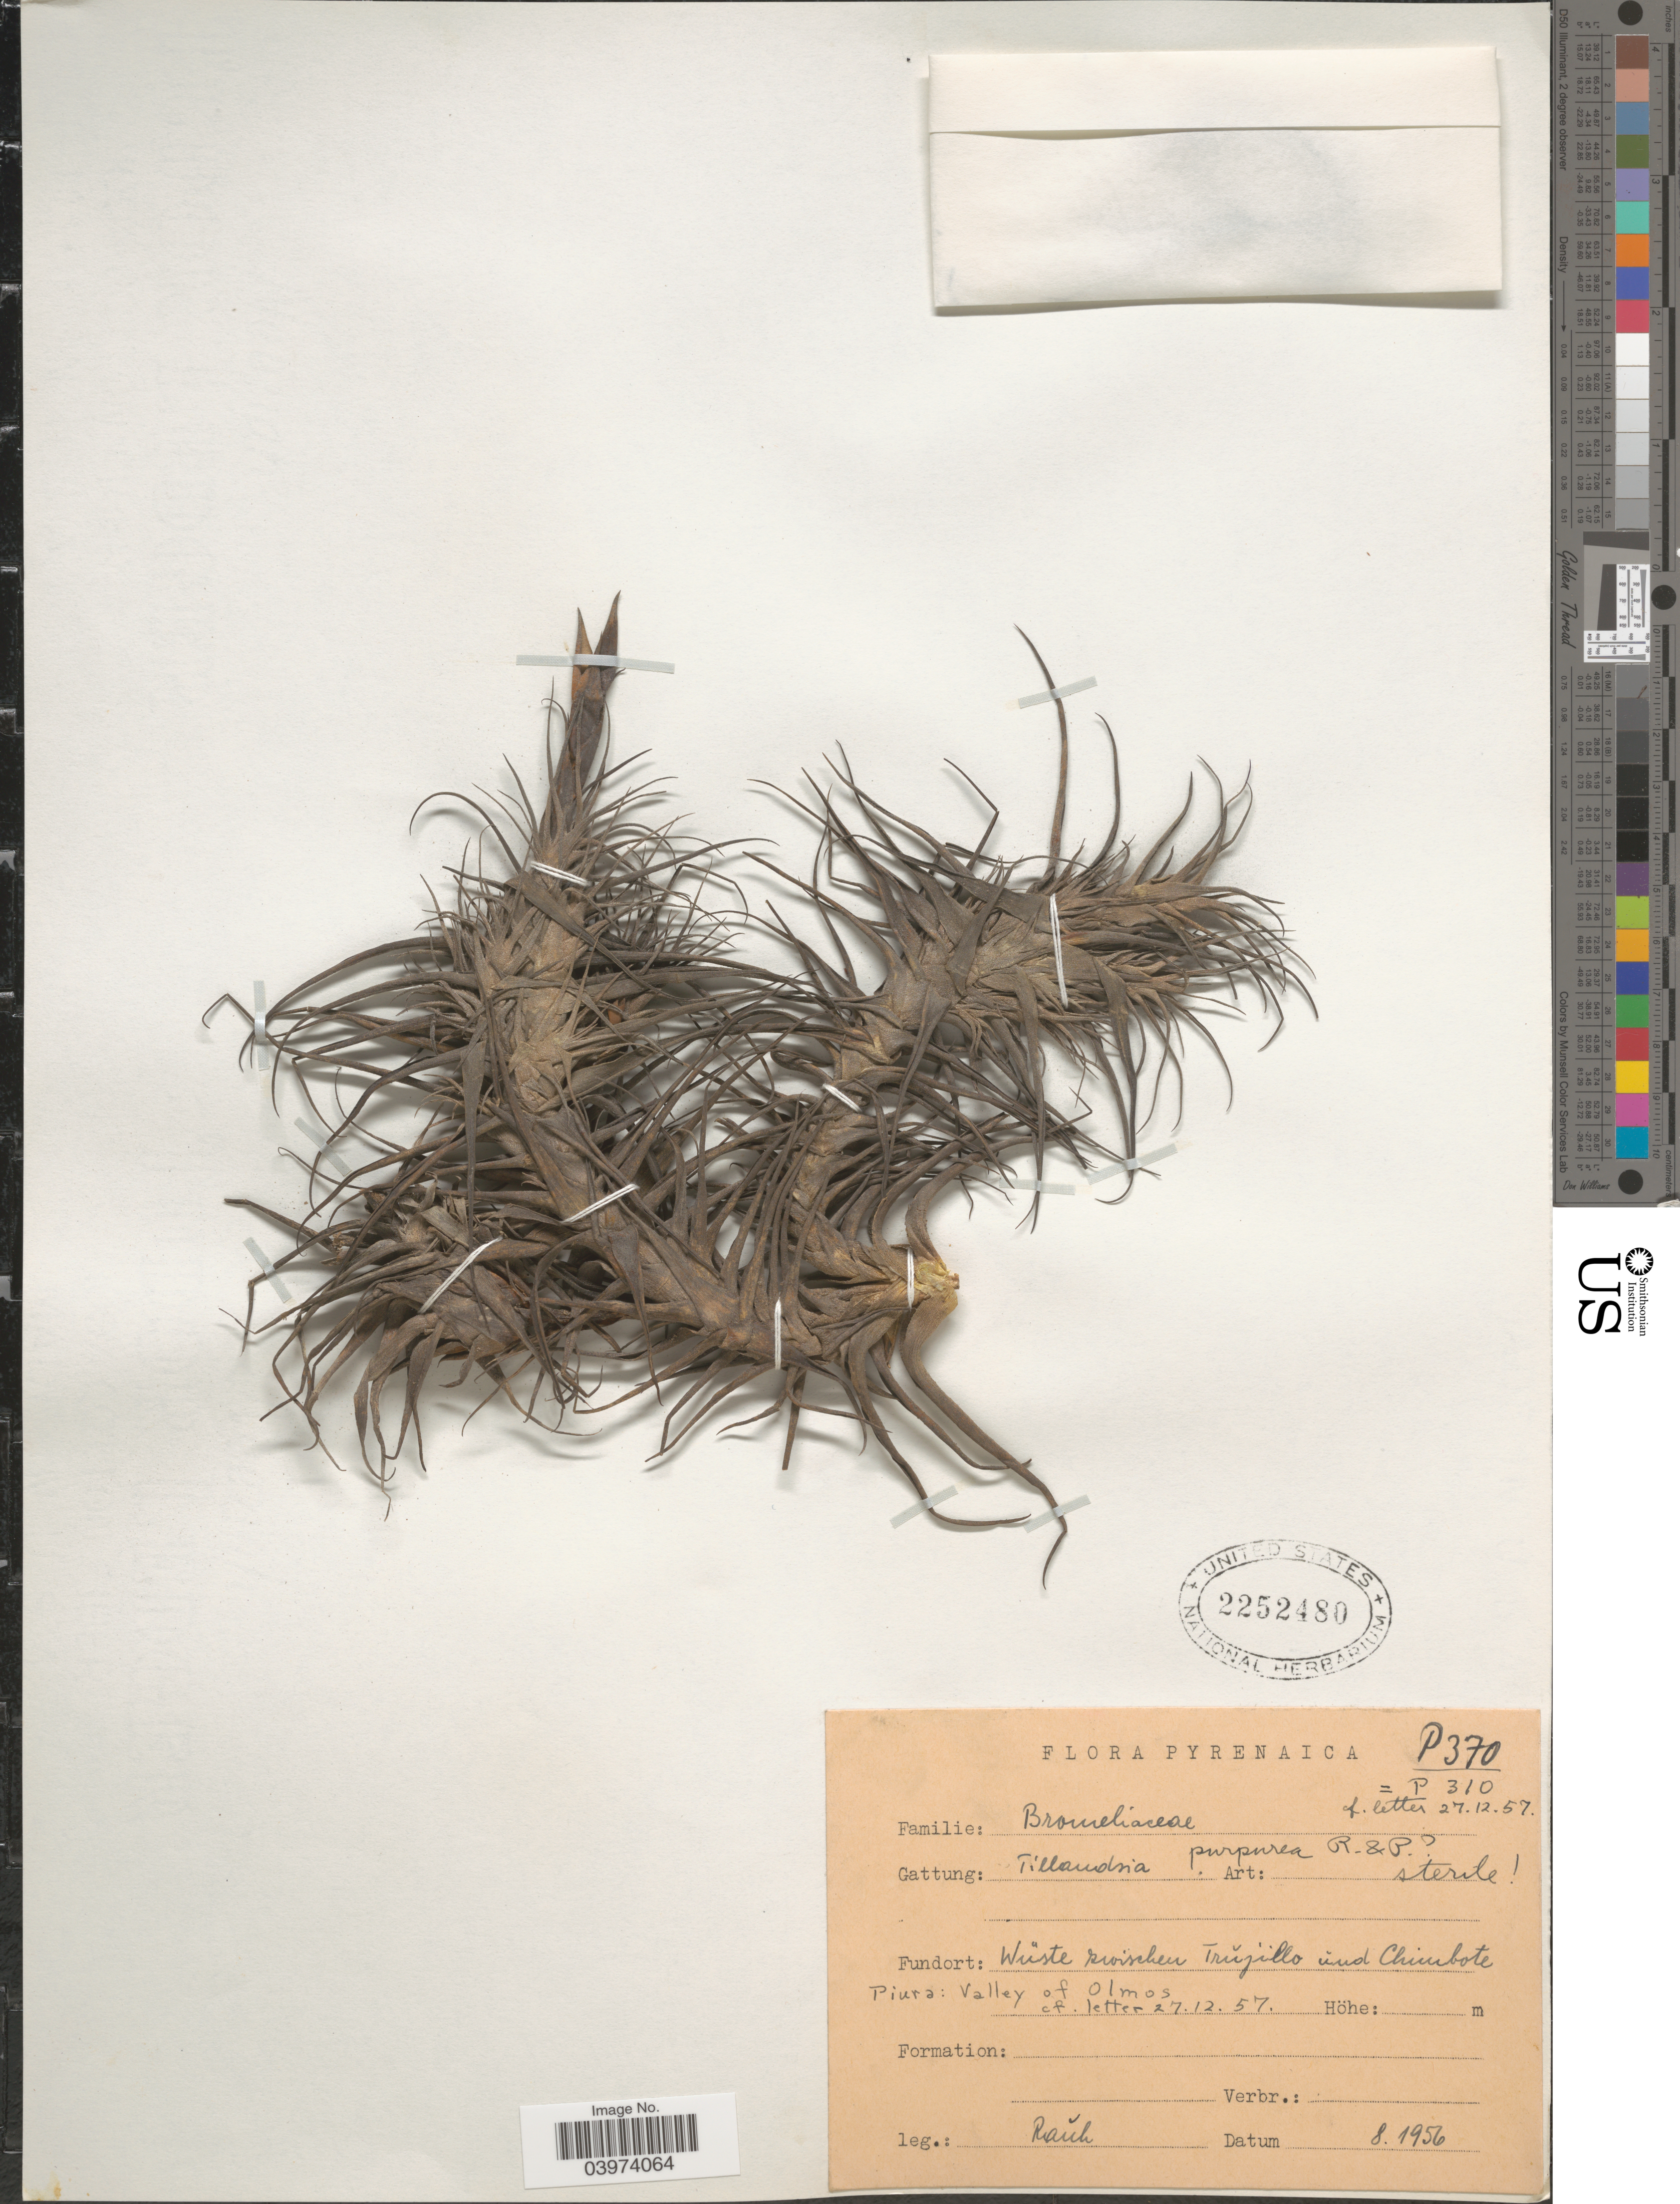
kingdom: Plantae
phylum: Tracheophyta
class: Liliopsida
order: Poales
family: Bromeliaceae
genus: Tillandsia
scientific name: Tillandsia purpurea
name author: Ruiz & Pav.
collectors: -. Rauh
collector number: P370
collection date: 1956-08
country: Peru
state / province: Piura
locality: Valley of Olmos.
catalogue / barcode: US 2252480